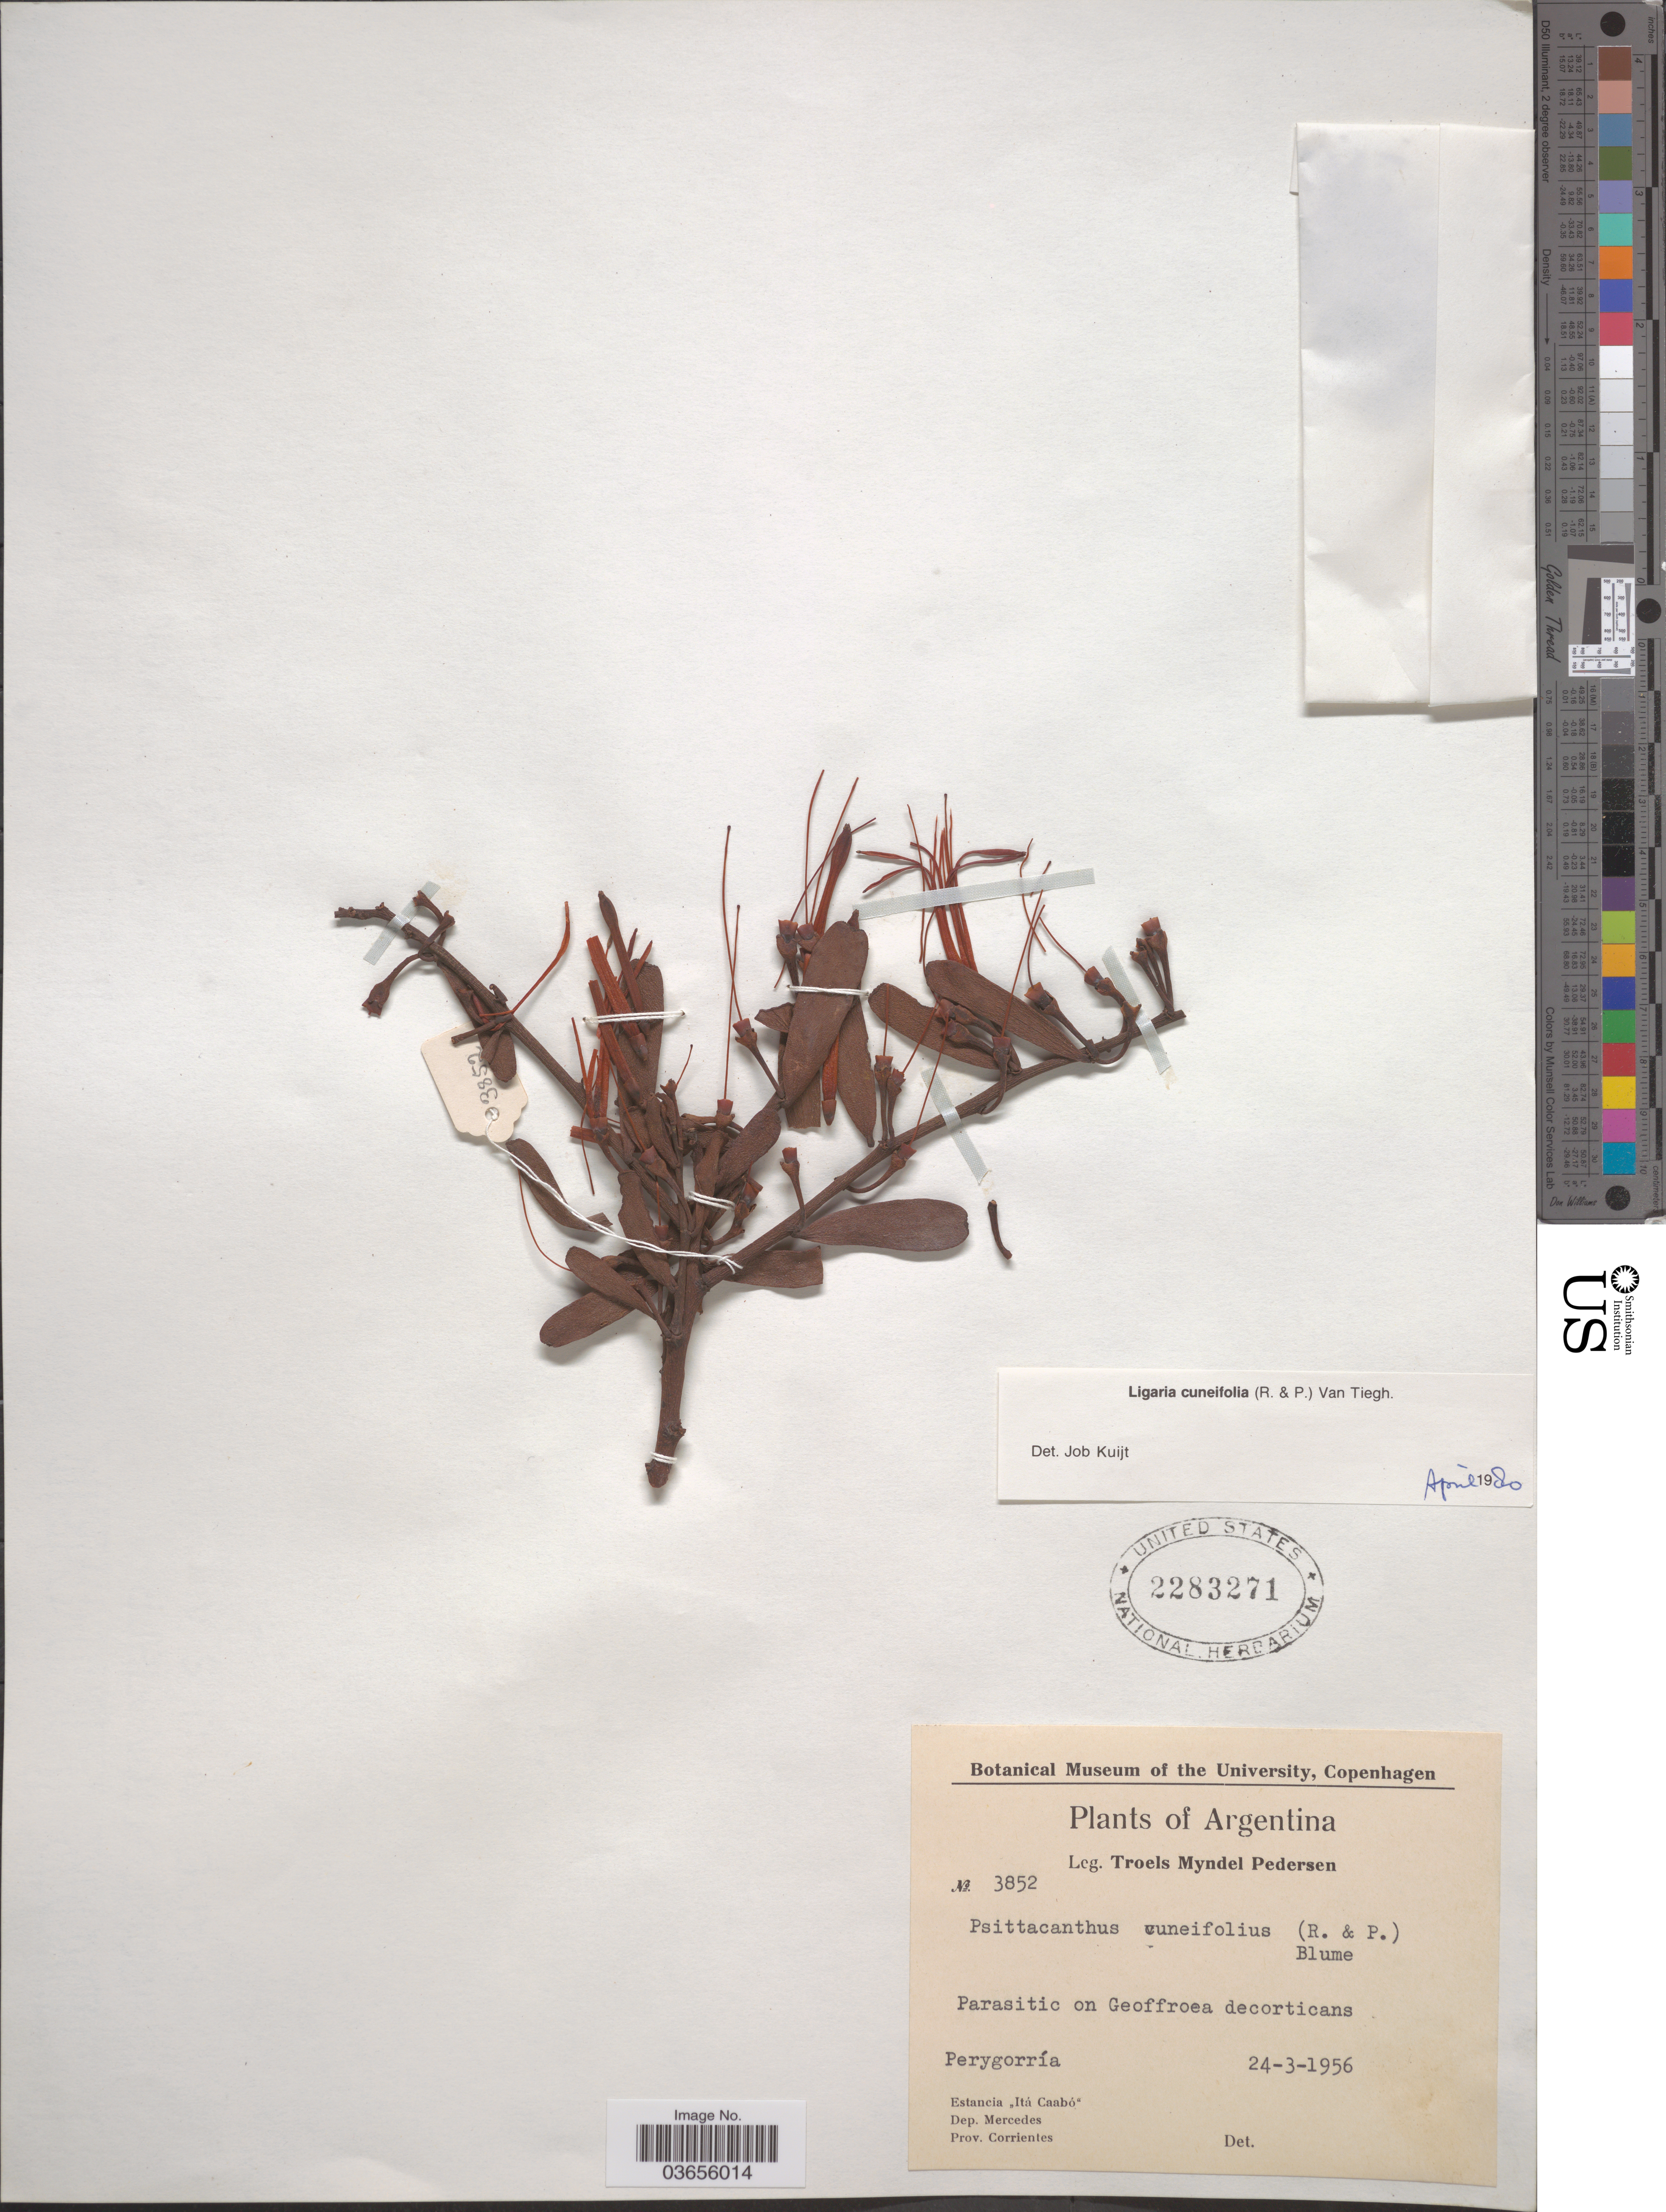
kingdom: Plantae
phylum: Tracheophyta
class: Magnoliopsida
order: Santalales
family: Loranthaceae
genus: Ligaria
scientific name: Ligaria cuneifolia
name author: (Ruiz & Pav.) Tiegh.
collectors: T. Pederson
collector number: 3852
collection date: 1956-03-24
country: Argentina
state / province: Corrientes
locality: Perygorría. Estancia "Itá Caabó". Dep. Mercedes.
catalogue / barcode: US 2283271